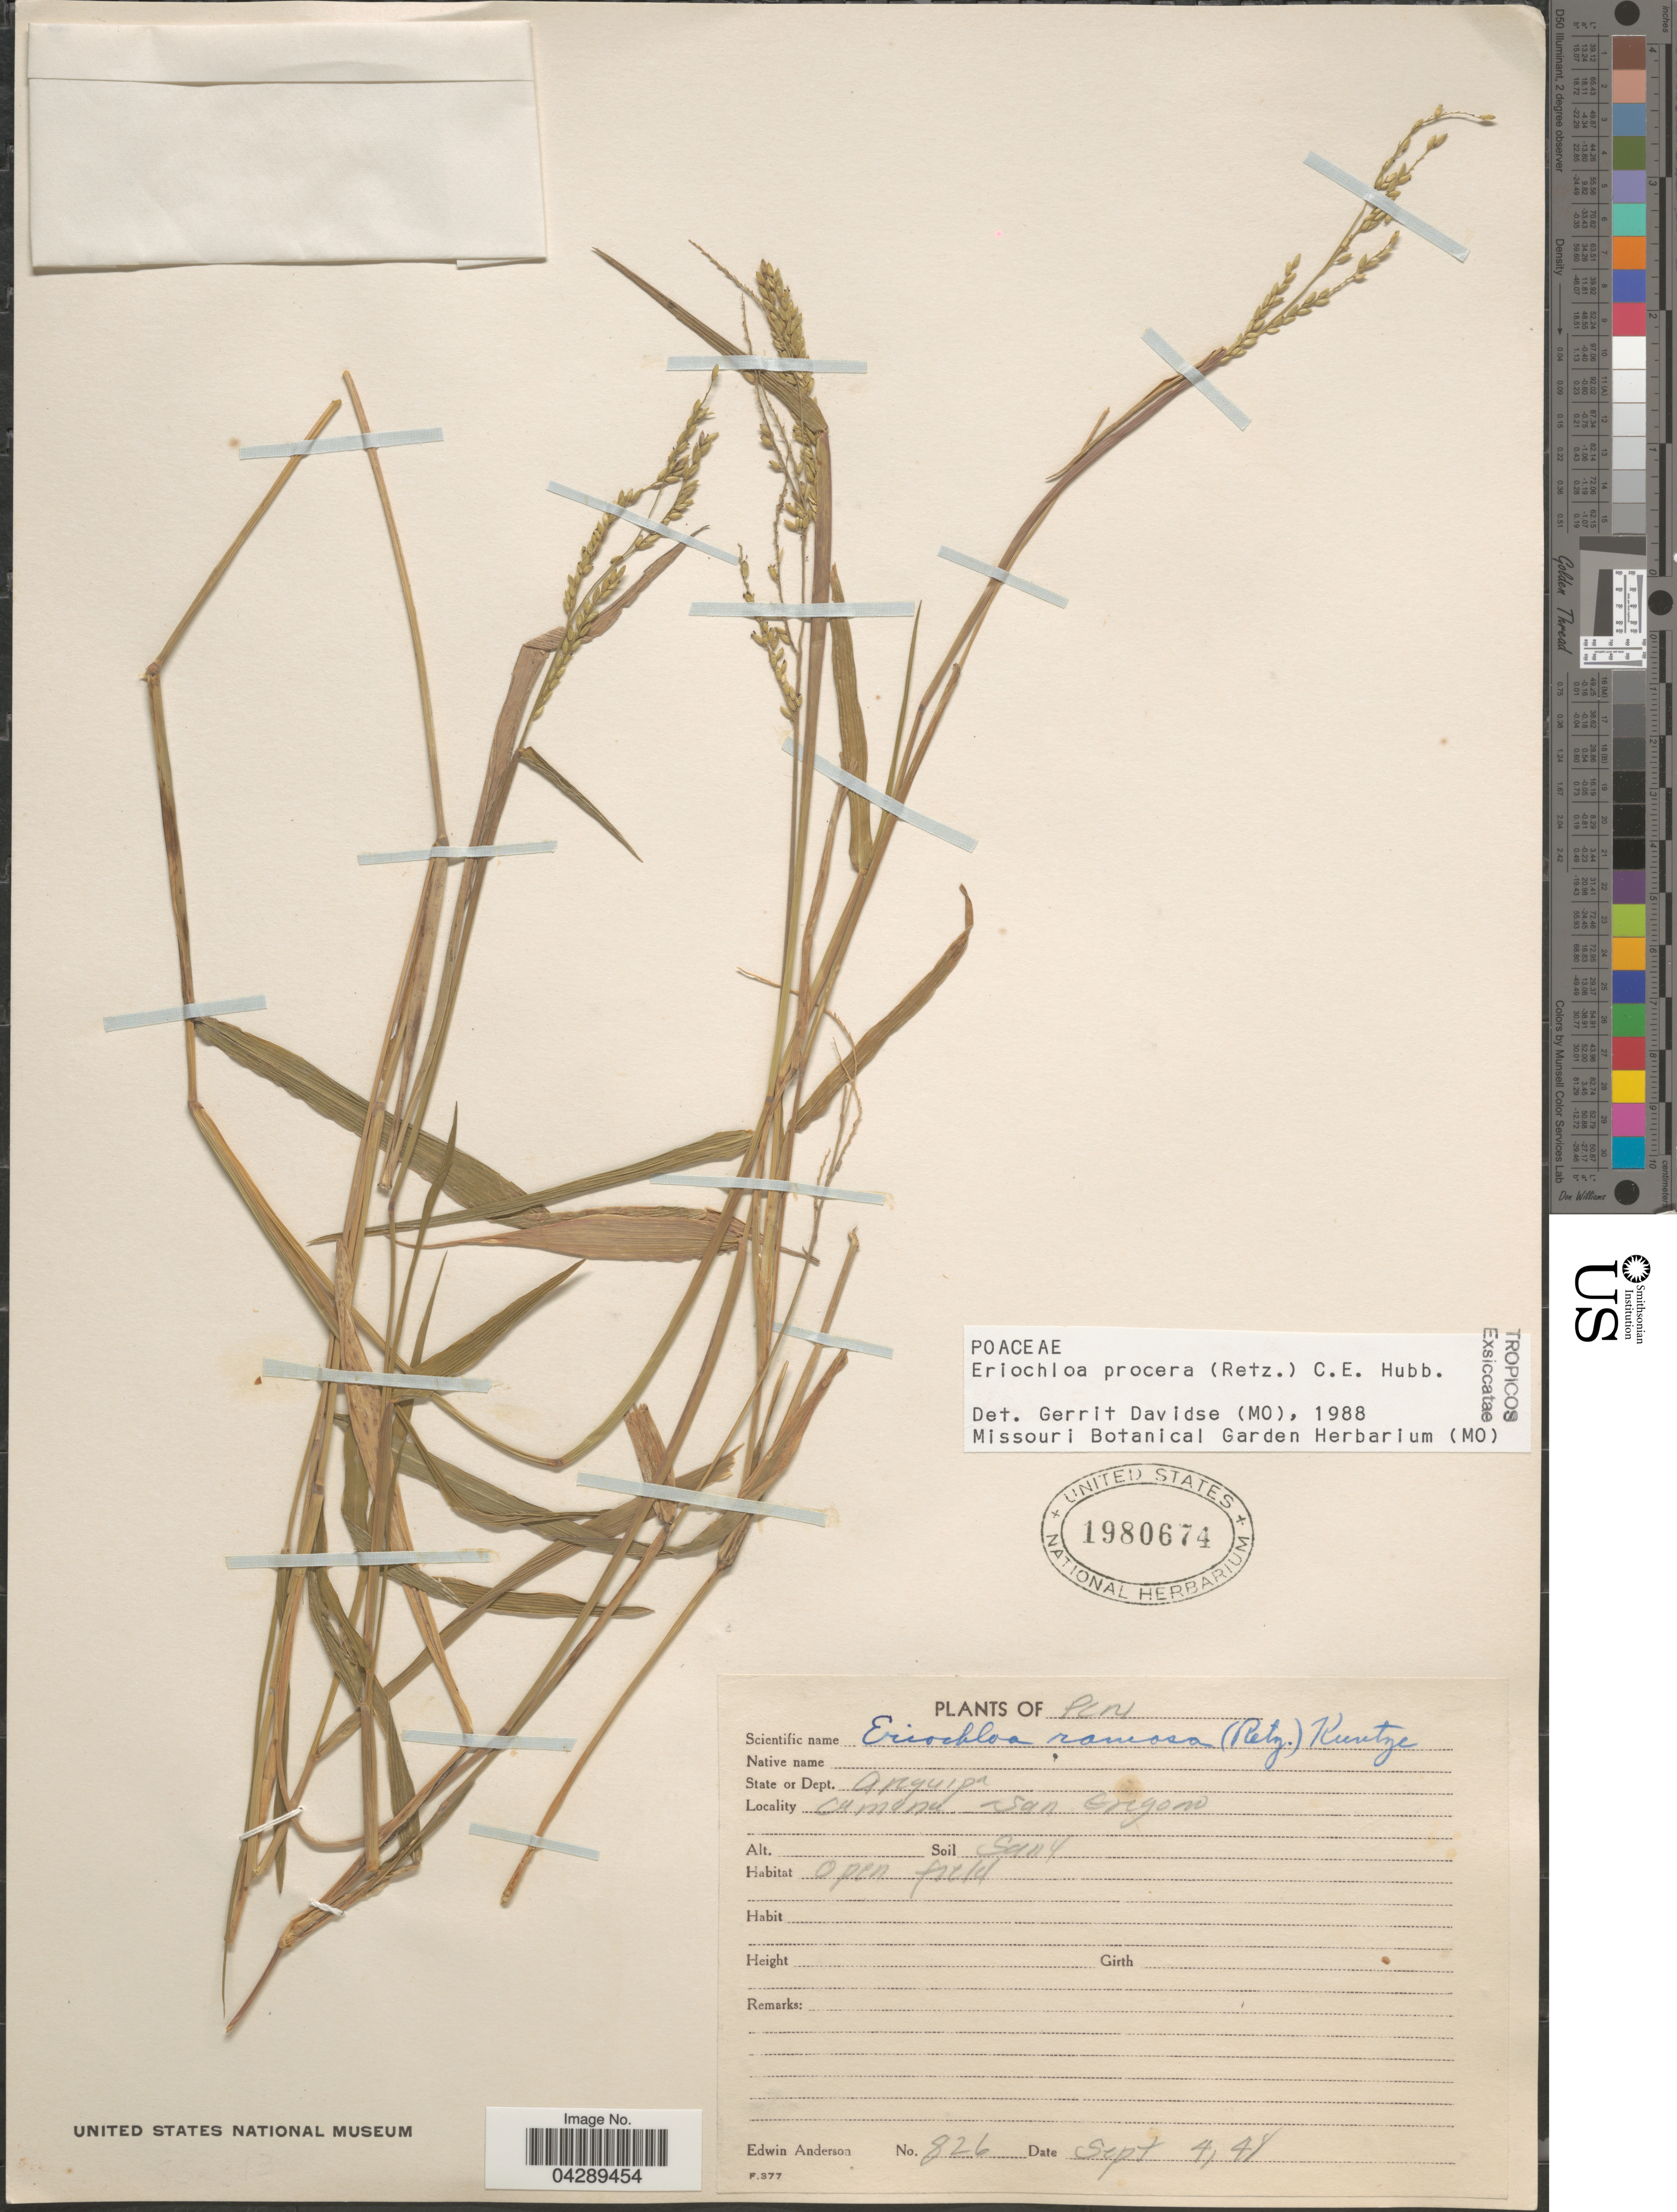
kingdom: Plantae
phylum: Tracheophyta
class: Liliopsida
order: Poales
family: Poaceae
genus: Eriochloa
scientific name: Eriochloa procera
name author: (Retz.) C.E. Hubb.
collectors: E. Anderson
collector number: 826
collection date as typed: Transcribed d/m/y: 4/9/48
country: Peru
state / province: Arequipa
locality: Camino San Grigorio.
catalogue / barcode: US 1980674